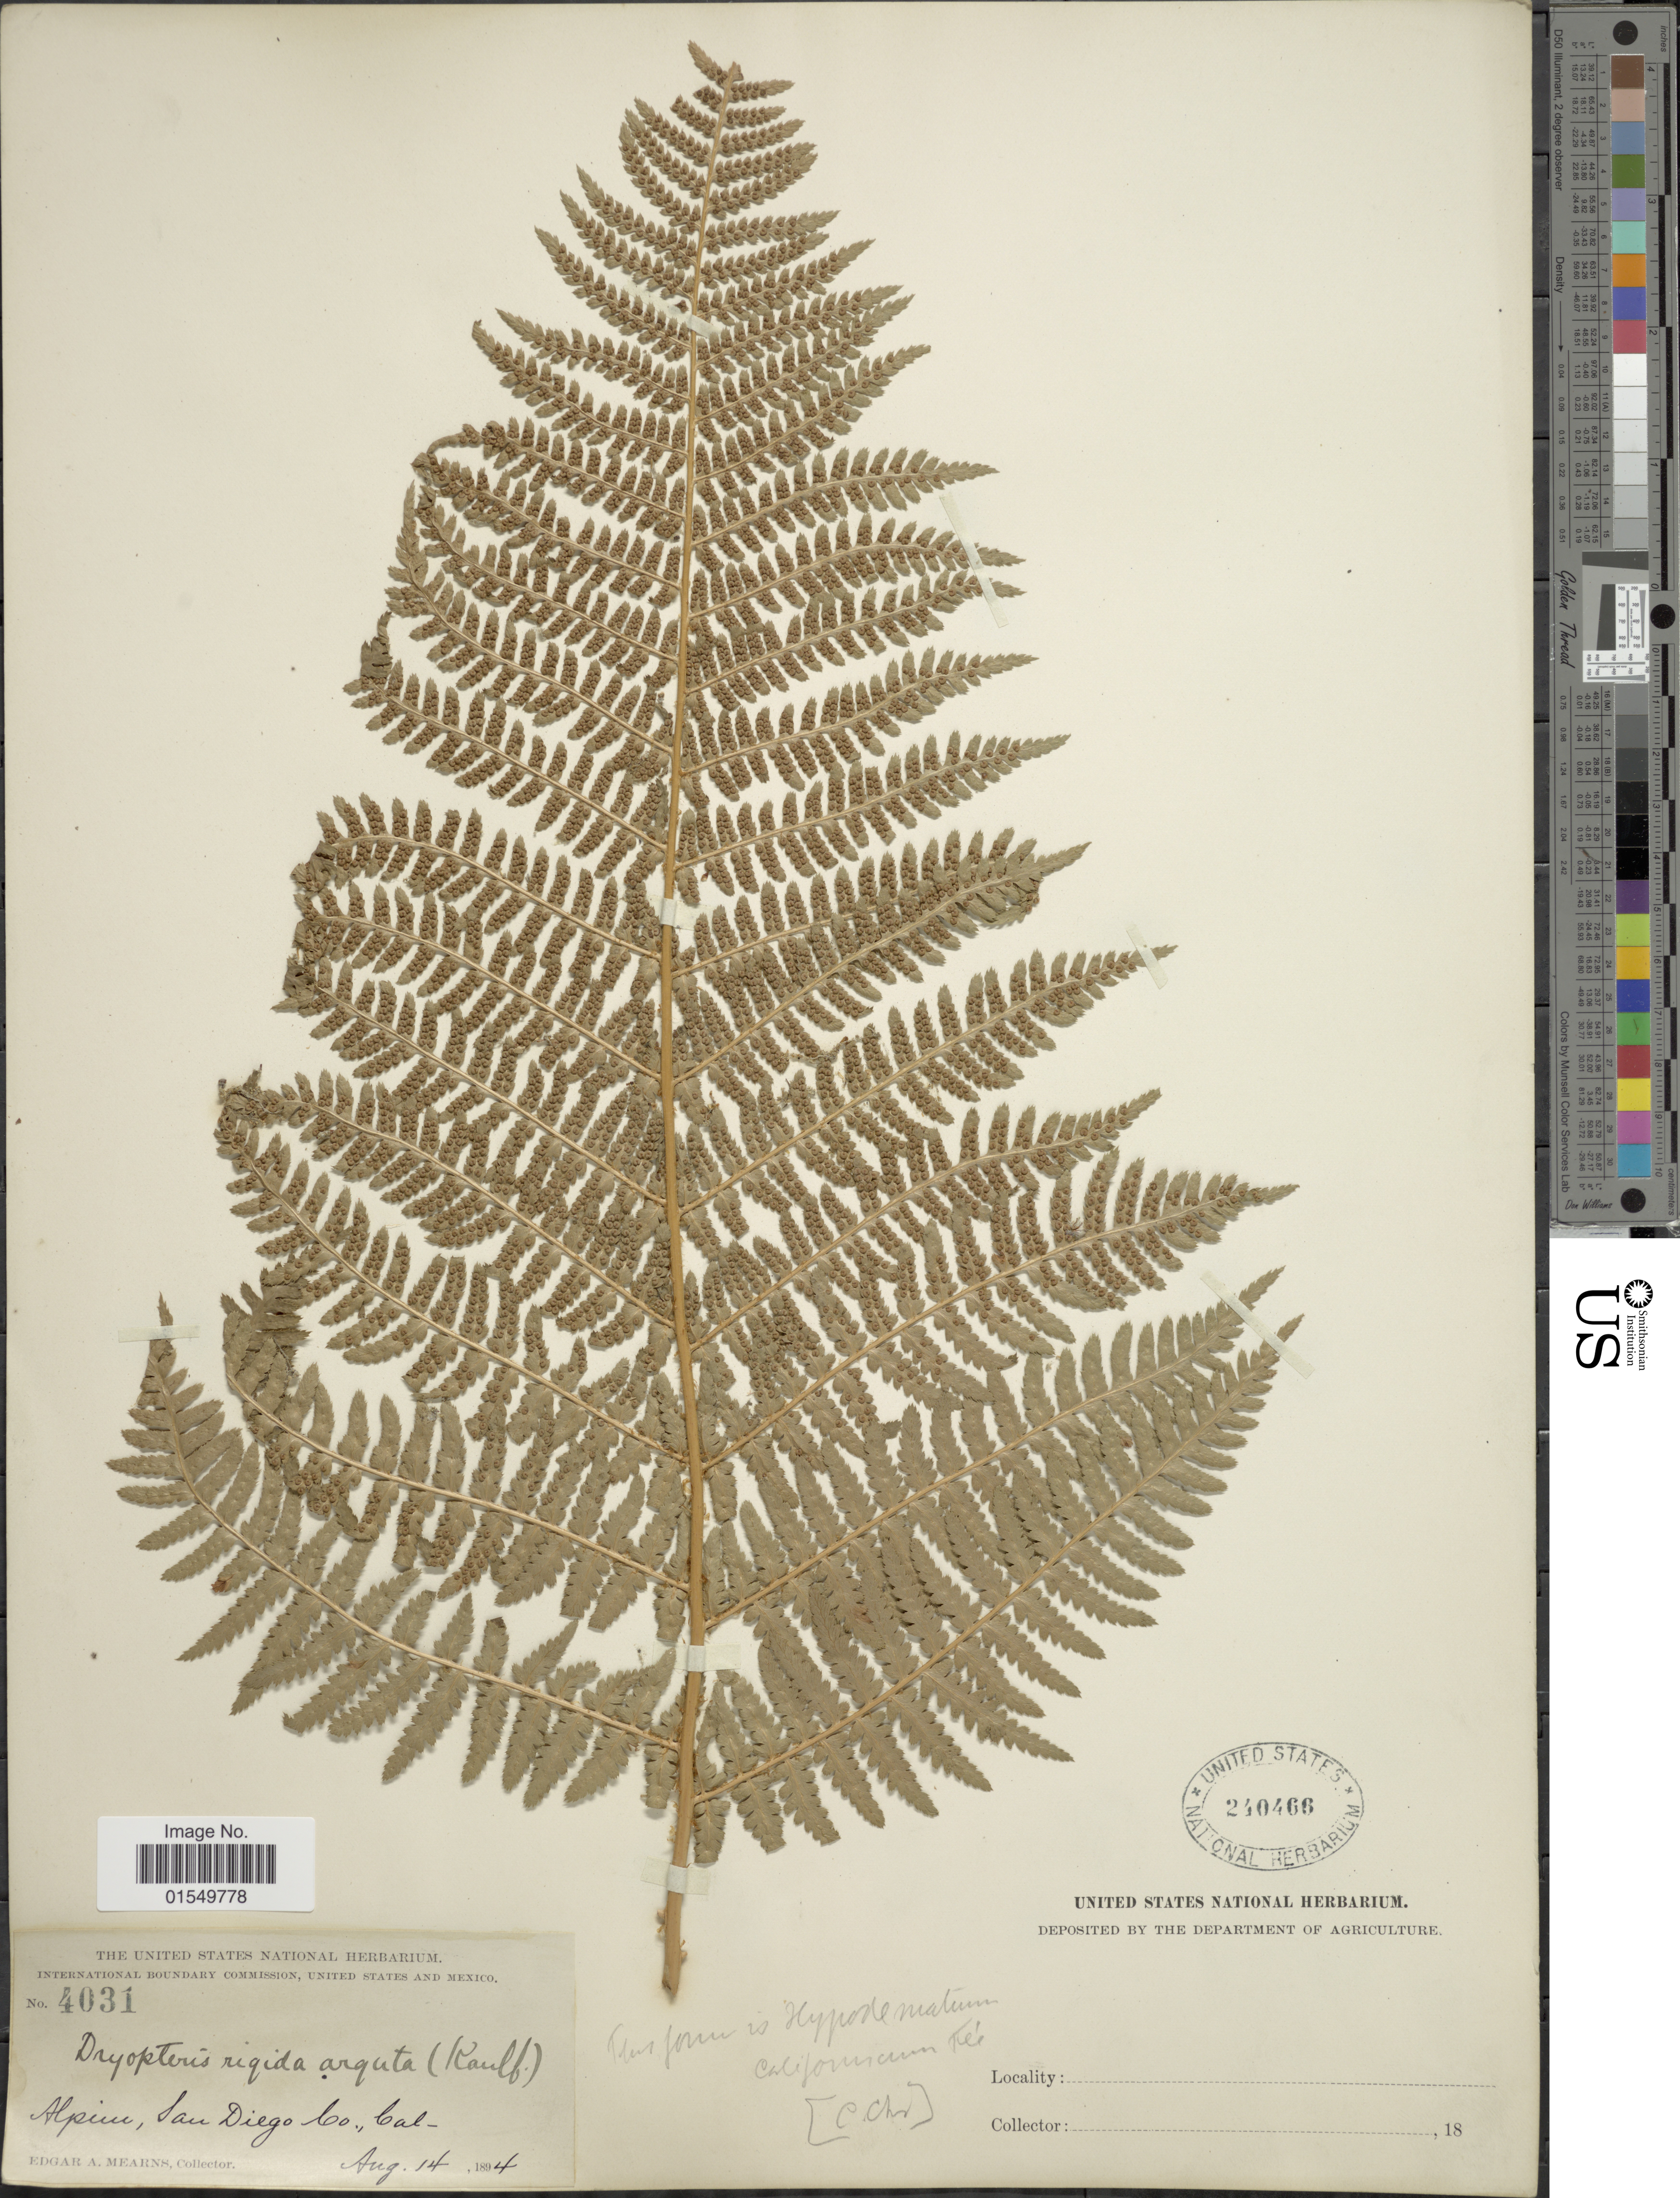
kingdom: Plantae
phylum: Tracheophyta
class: Polypodiopsida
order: Polypodiales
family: Dryopteridaceae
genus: Dryopteris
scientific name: Dryopteris arguta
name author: (Kaulf.) Maxon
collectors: E. A. Mearns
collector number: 4031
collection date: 1894-08-14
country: United States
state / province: California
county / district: San Diego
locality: Alpine, San Diego Co., Cal.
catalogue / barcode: US 240466